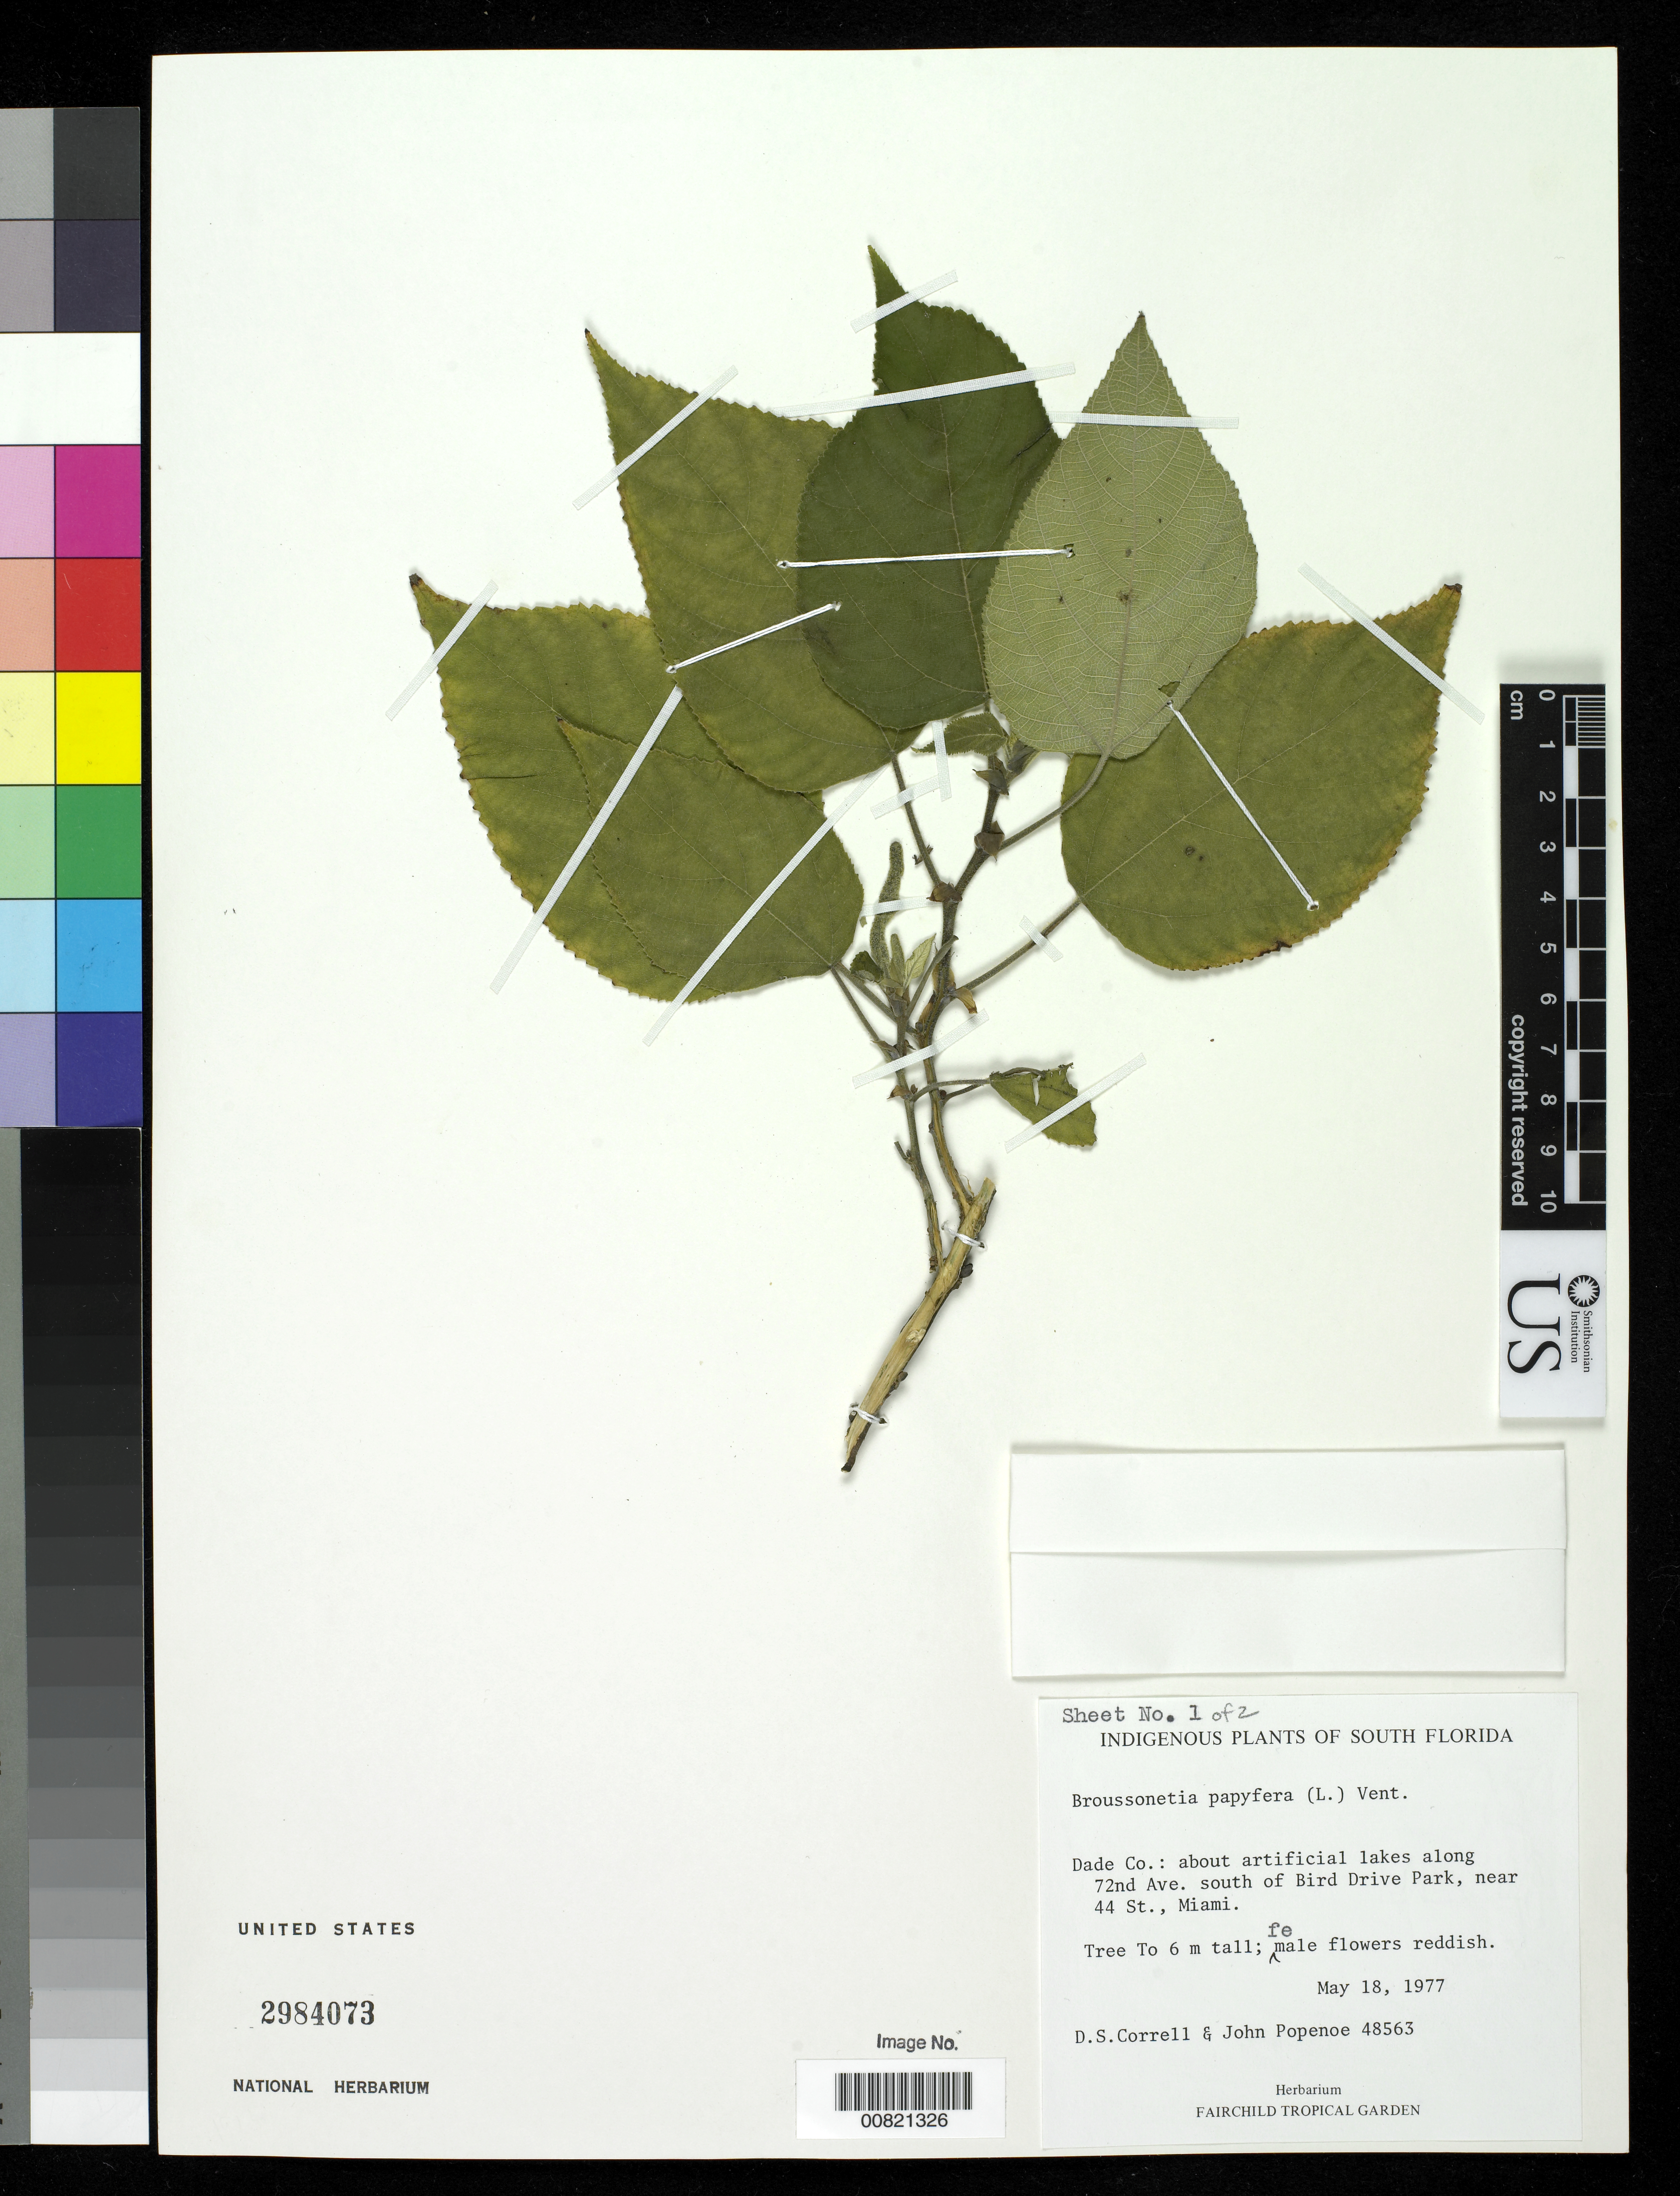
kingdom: Plantae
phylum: Tracheophyta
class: Magnoliopsida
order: Rosales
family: Moraceae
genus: Broussonetia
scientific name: Broussonetia papyrifera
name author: (L.) L'Hér. ex Vent.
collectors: D. S. Correll & J. Popenoe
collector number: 48563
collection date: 1977-05-18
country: United States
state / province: Florida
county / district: Dade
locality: Near artificial lakes along 72nd Ave. S of Bird Drive Park, near 44th St.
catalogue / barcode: US 984073